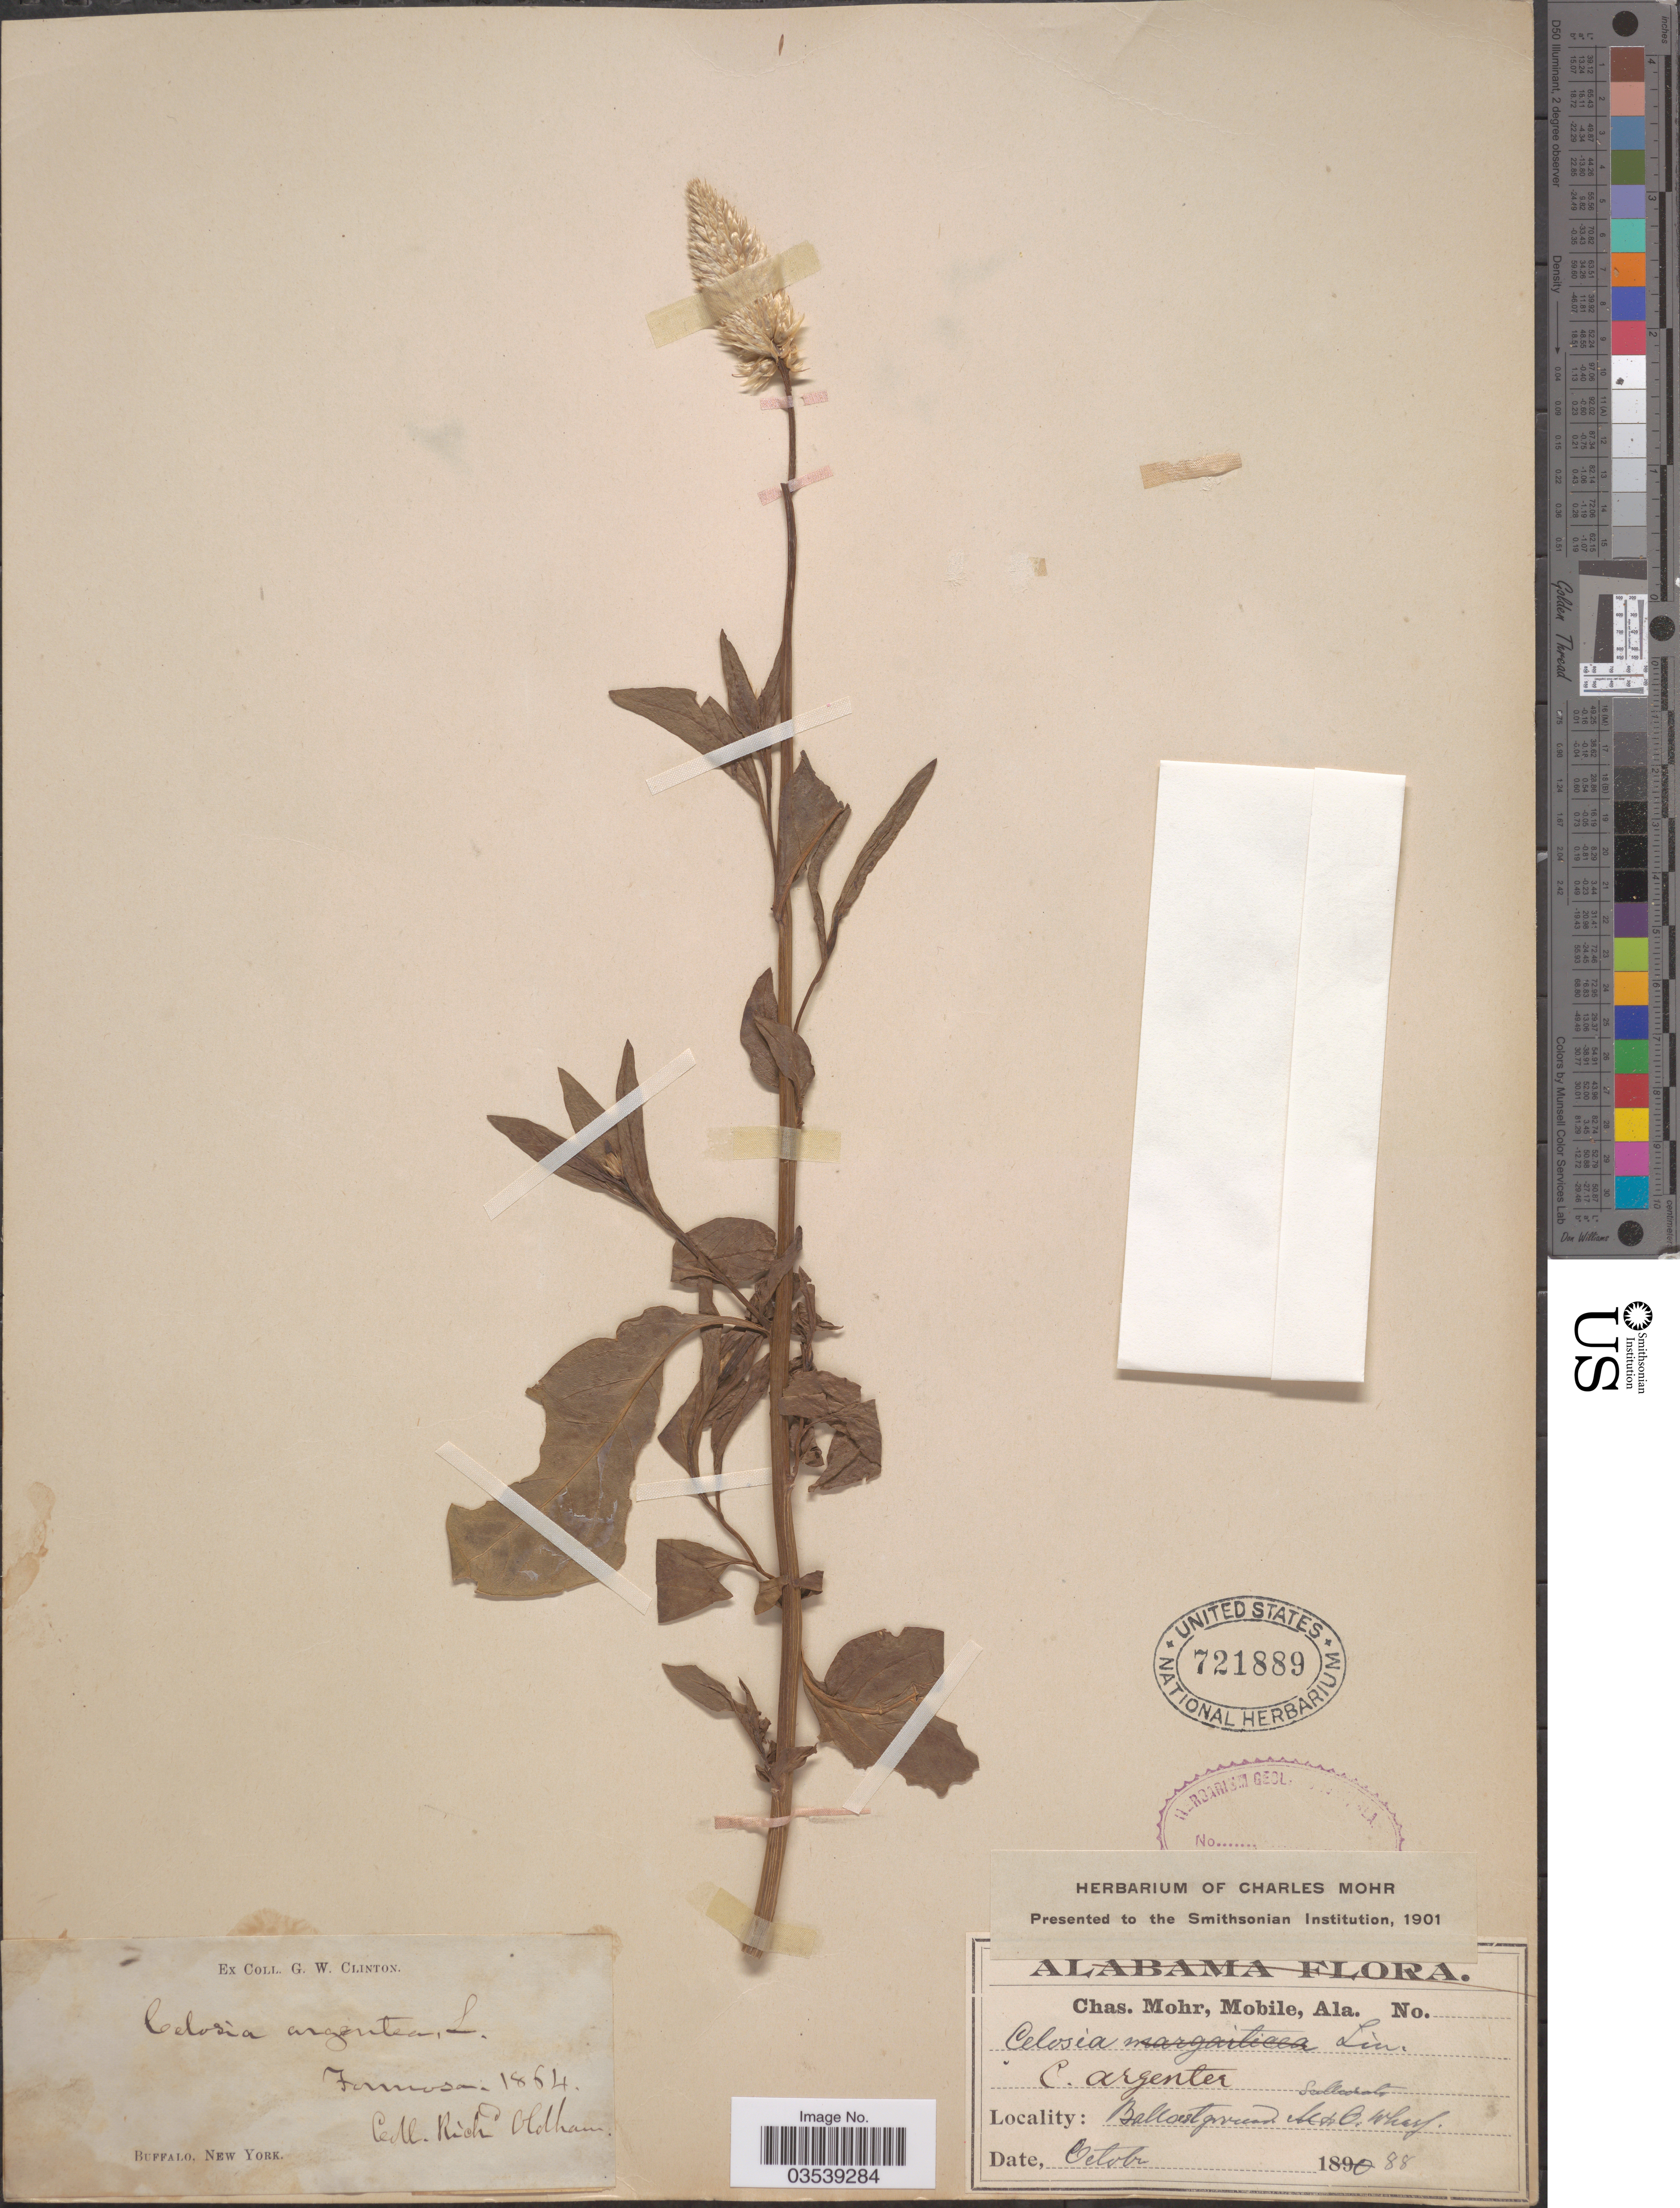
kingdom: Plantae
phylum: Tracheophyta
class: Magnoliopsida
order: Caryophyllales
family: Amaranthaceae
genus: Celosia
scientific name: Celosia argentea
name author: L.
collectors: Mohr, C. T. (herbarium)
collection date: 1888-10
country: United States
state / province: Alabama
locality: Ballast ground O. Wharf.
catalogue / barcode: US 721889